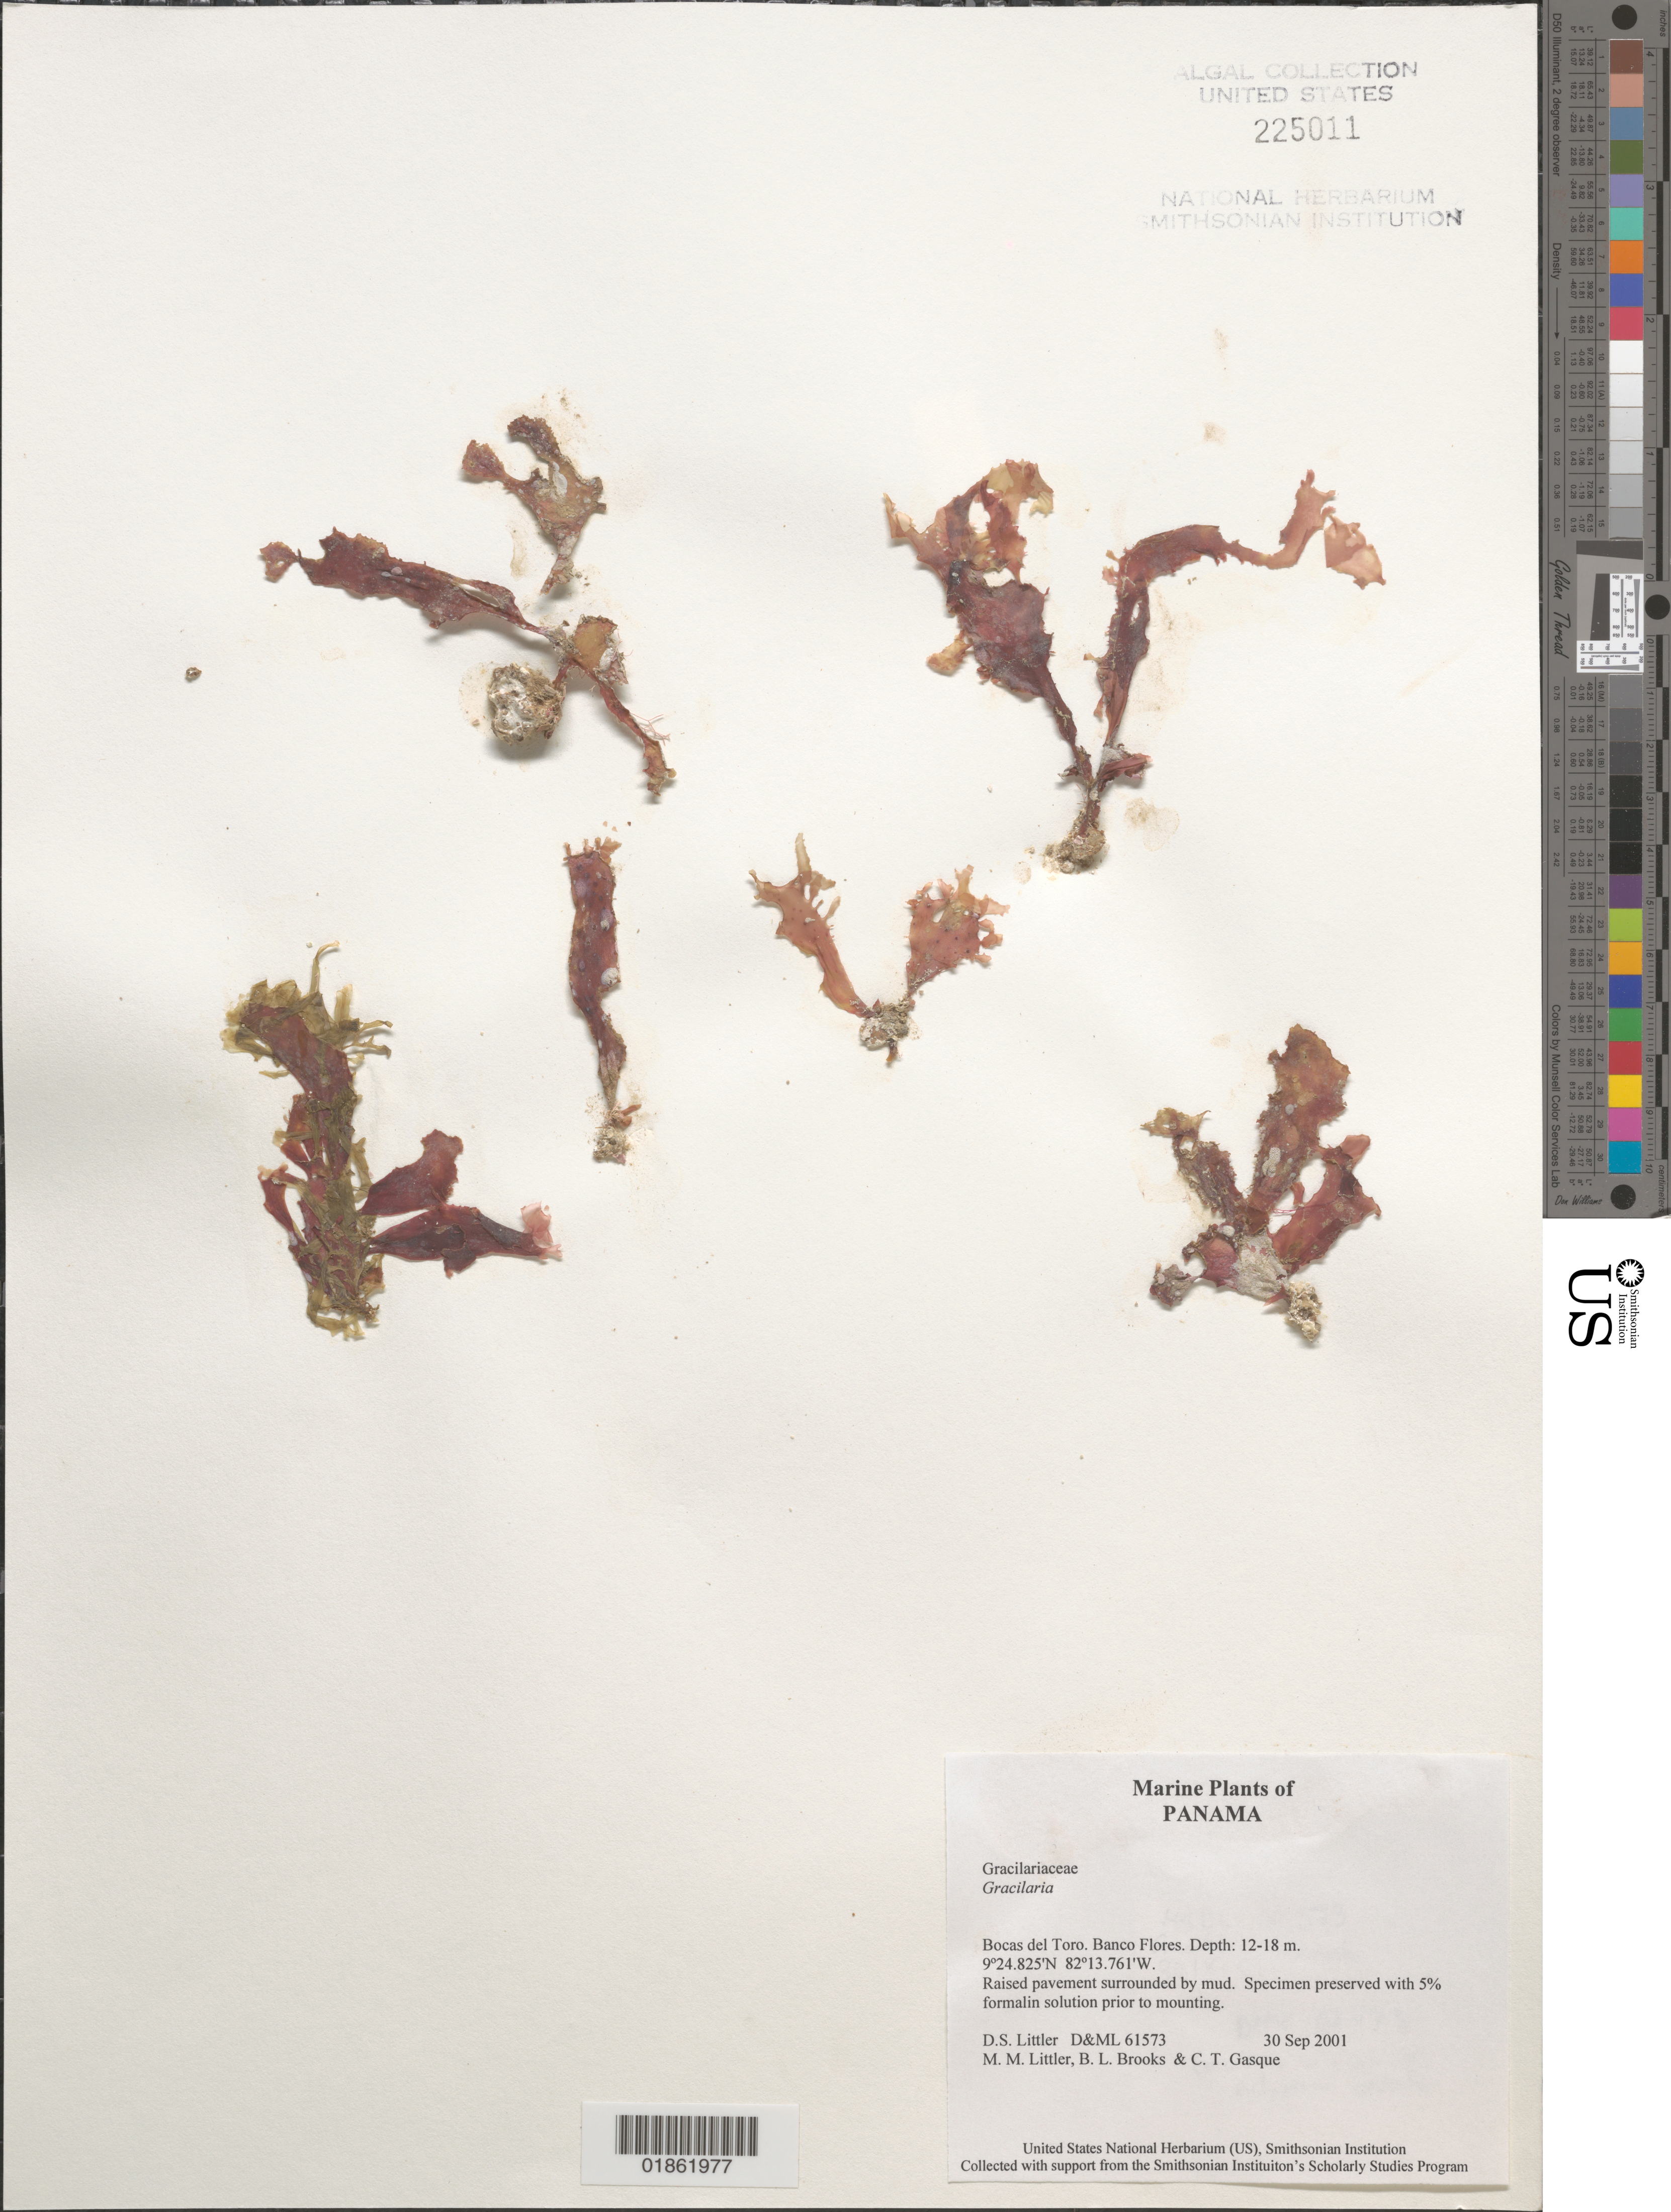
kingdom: Plantae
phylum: Rhodophyta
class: Florideophyceae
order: Gracilariales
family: Gracilariaceae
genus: Gracilaria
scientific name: Gracilaria cuneata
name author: Aresch.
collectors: D. S. Littler, M. M. Littler & C. Gasque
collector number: D&ML 61573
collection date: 2001-09-29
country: Panama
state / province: Bocas del Toro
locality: Reef between Cayos Zapatilla and N Isla Popa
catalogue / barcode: US 225011